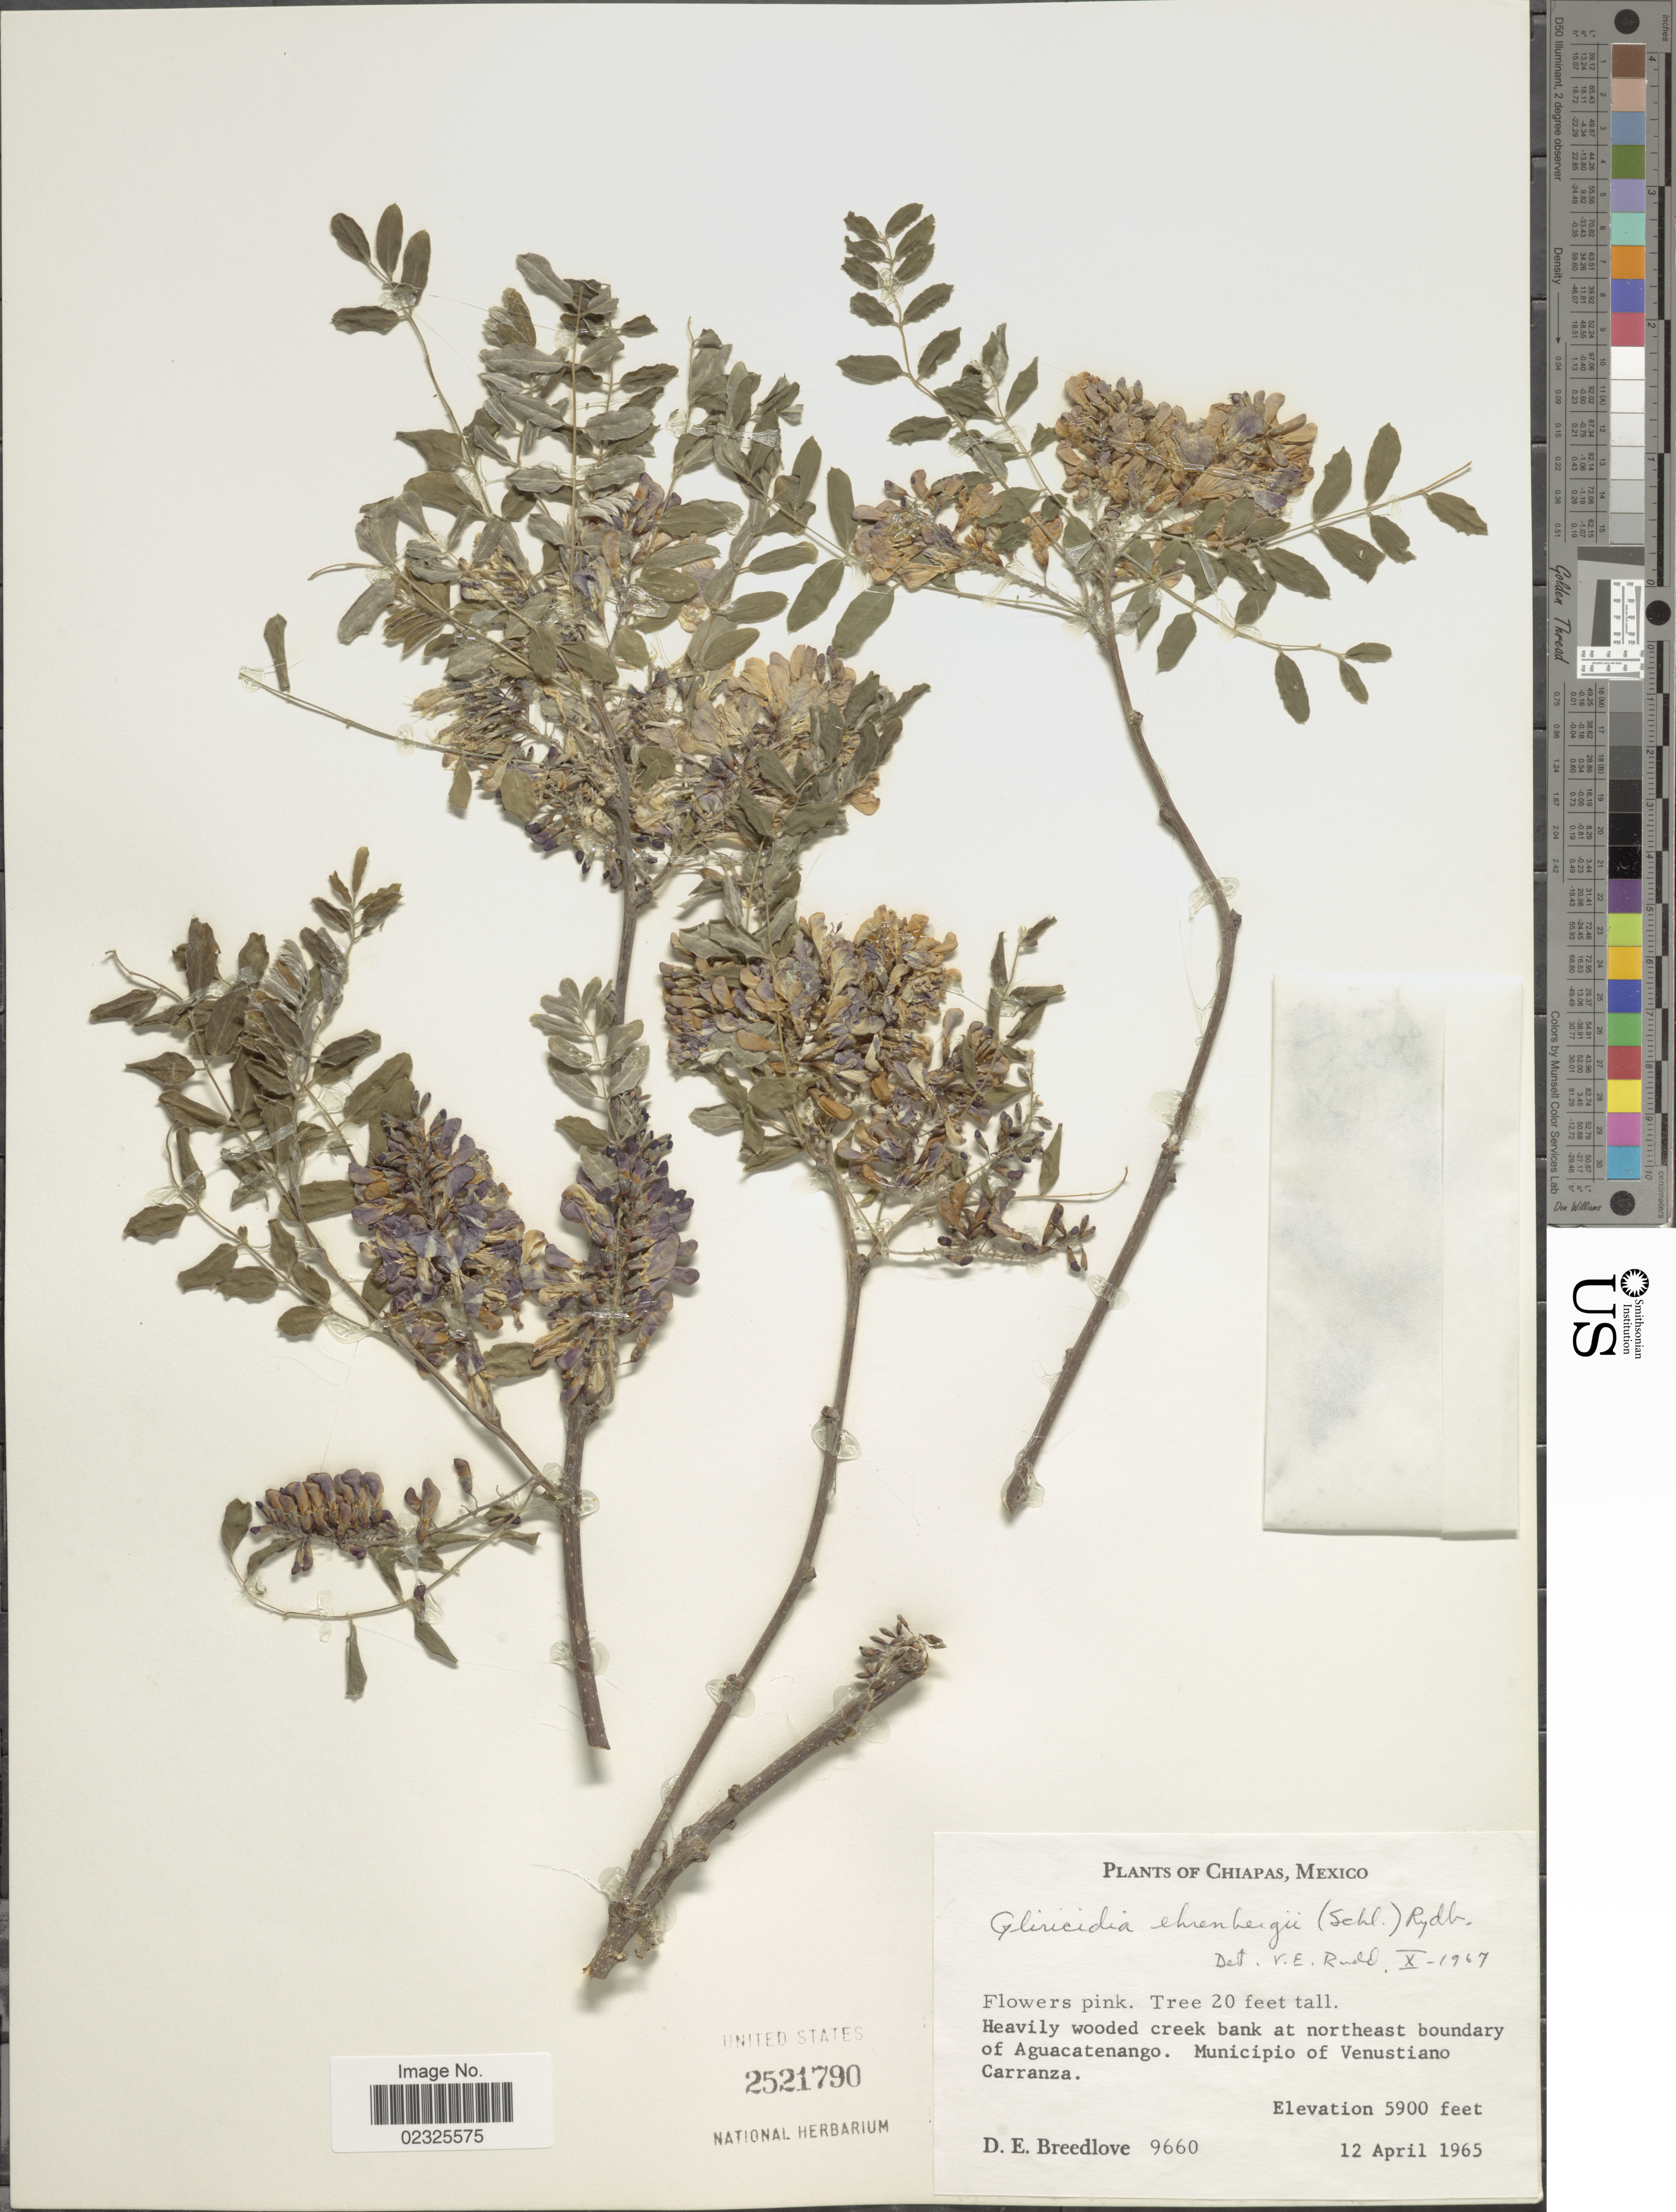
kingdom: Plantae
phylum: Tracheophyta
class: Magnoliopsida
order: Fabales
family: Fabaceae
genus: Gliricidia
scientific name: Gliricidia ehrenbergii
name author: (Schltdl.) Rydb.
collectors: D. E. Breedlove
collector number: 9660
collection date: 1965-04-12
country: Mexico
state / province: Chiapas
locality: Heavily wooded creek bank at northeast boundary of Aguacatenango, Municipio of Venustiano Carranza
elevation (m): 1798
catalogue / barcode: US 2521790